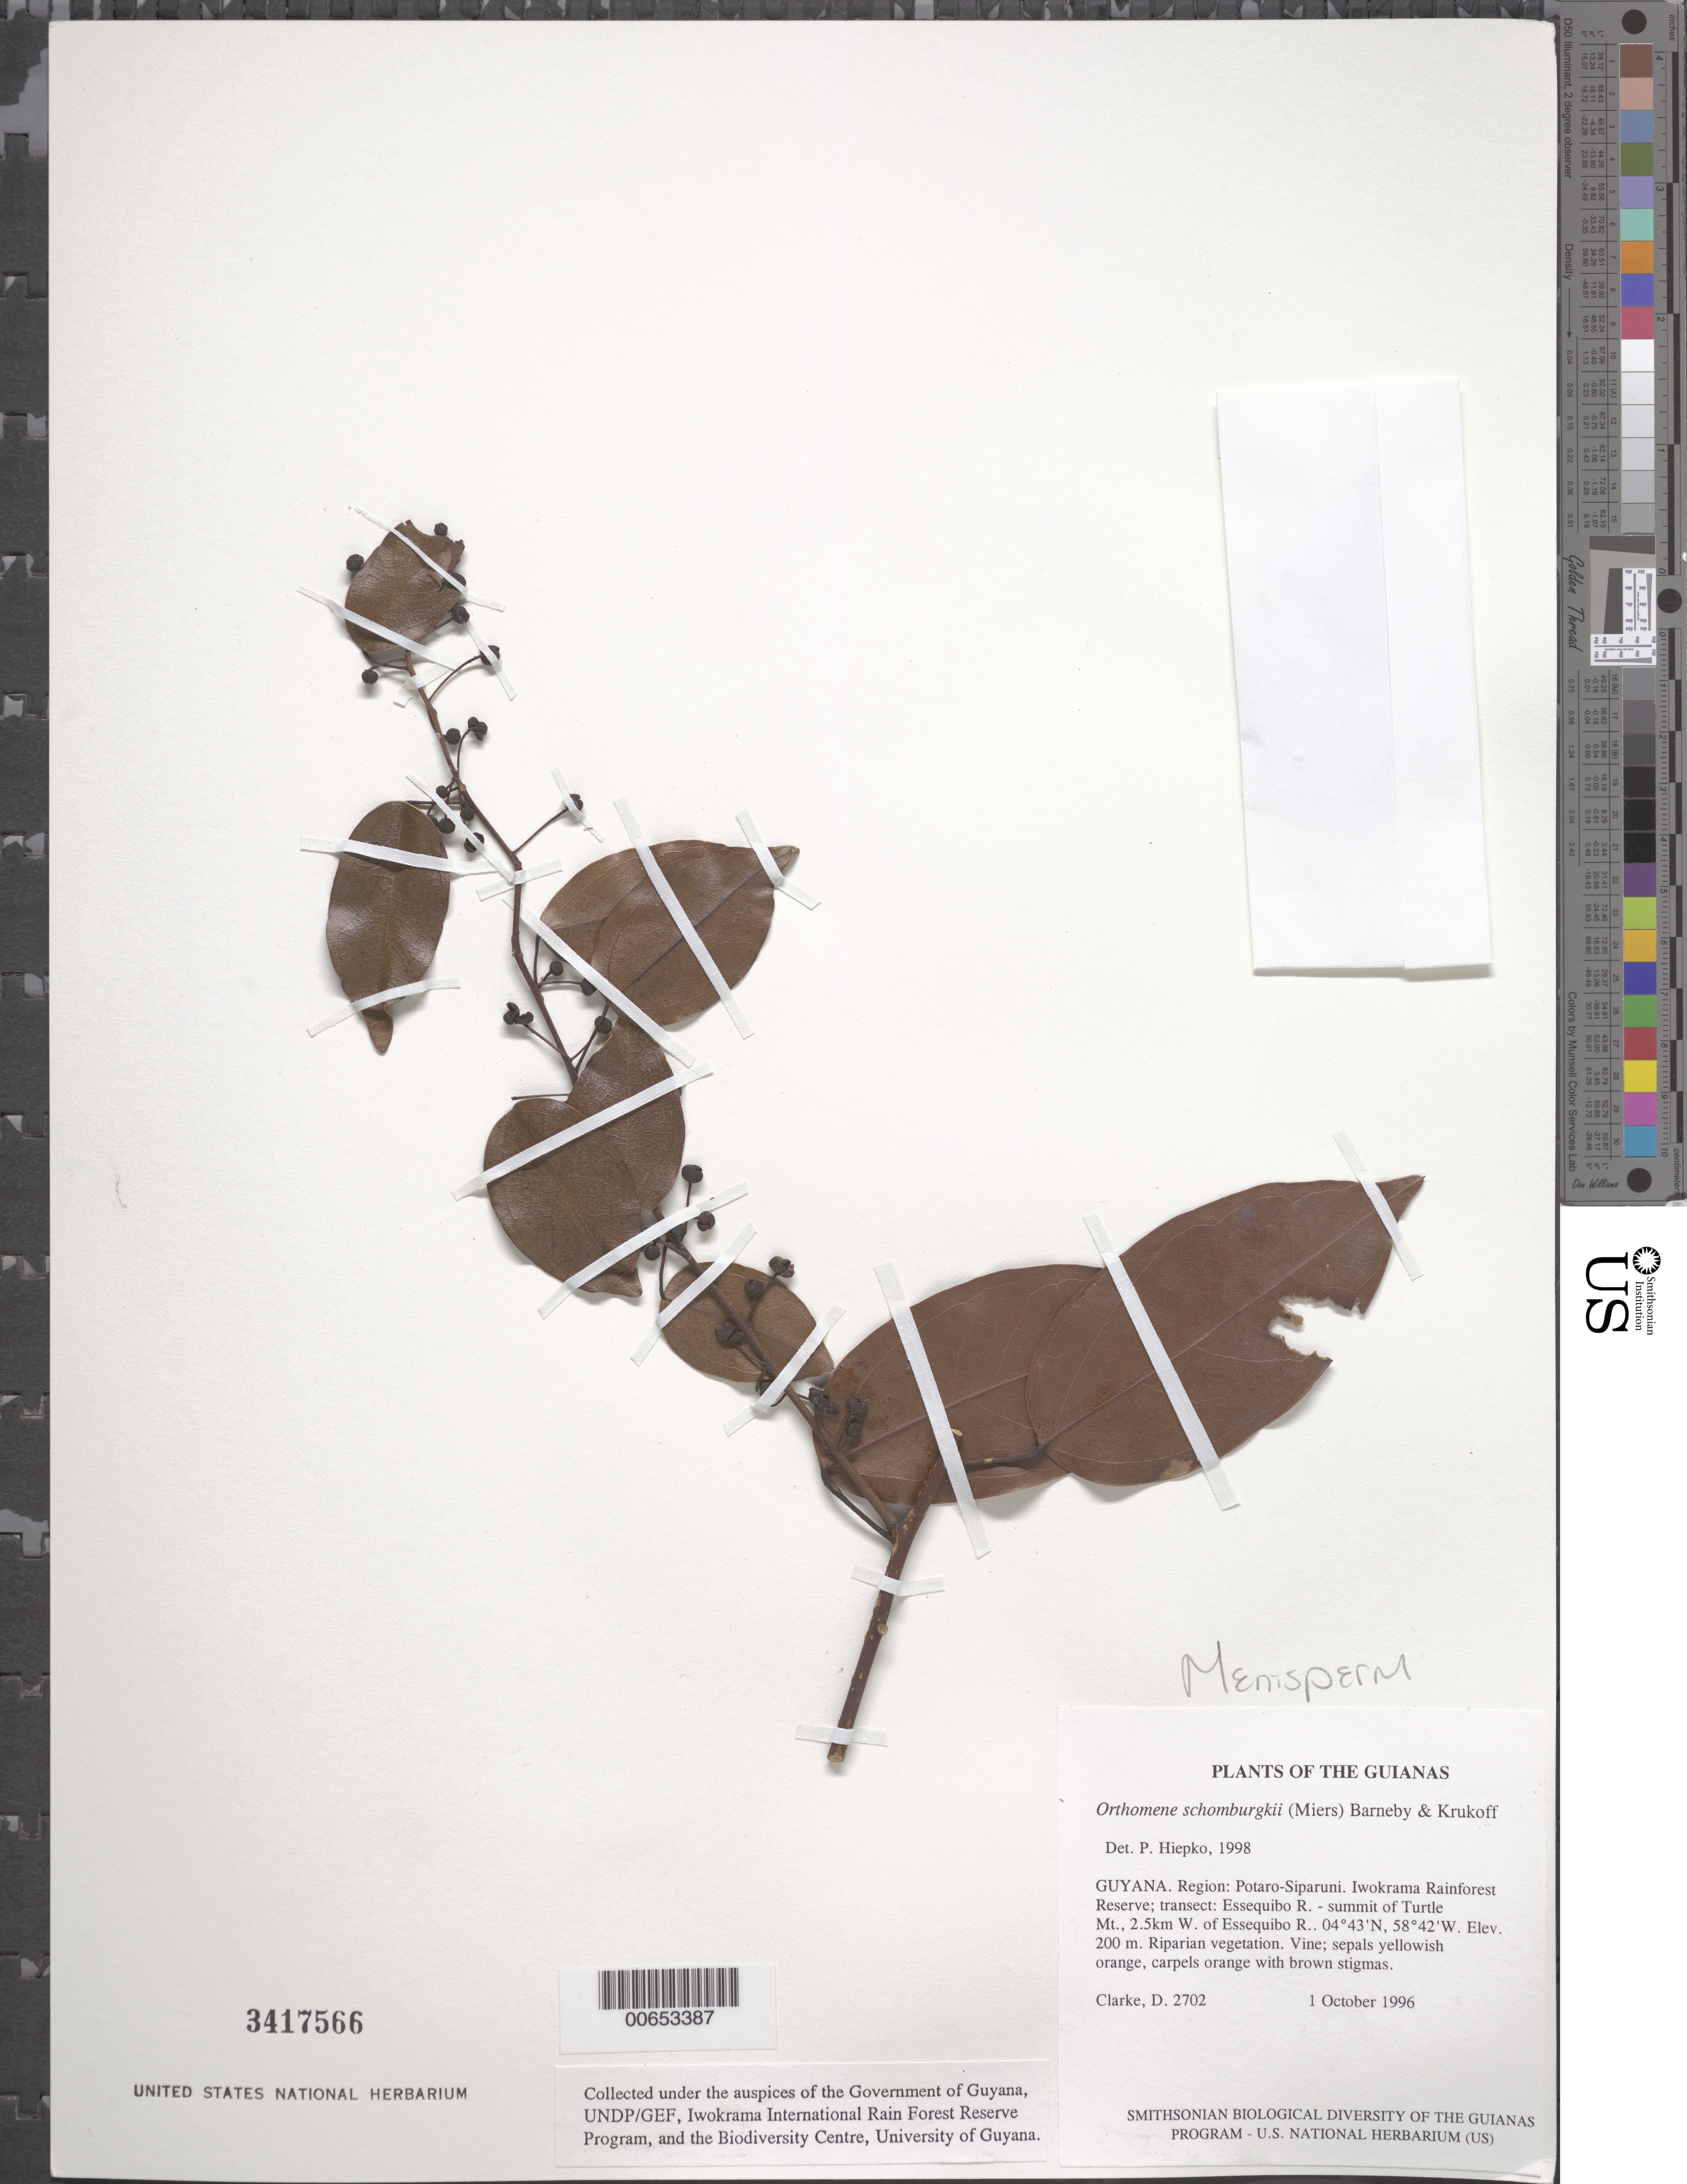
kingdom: Plantae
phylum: Tracheophyta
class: Magnoliopsida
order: Ranunculales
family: Menispermaceae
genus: Anomospermum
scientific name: Anomospermum schomburgkii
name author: Miers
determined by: Strong, Mark T., (BOT), Smithsonian Institution - National Museum of Natural History (UNITED STATES)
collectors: H. D. Clarke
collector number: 2702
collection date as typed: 1 October 1996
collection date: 1996-10-01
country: Guyana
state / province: Potaro-Siparuni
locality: Iwokrama Rainforest Reserve; transect: Essequibo R. - summit of Turtle Mt., 2.5km W. of Essequibo R.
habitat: Riparian vegetation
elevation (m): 200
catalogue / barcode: US 3417566